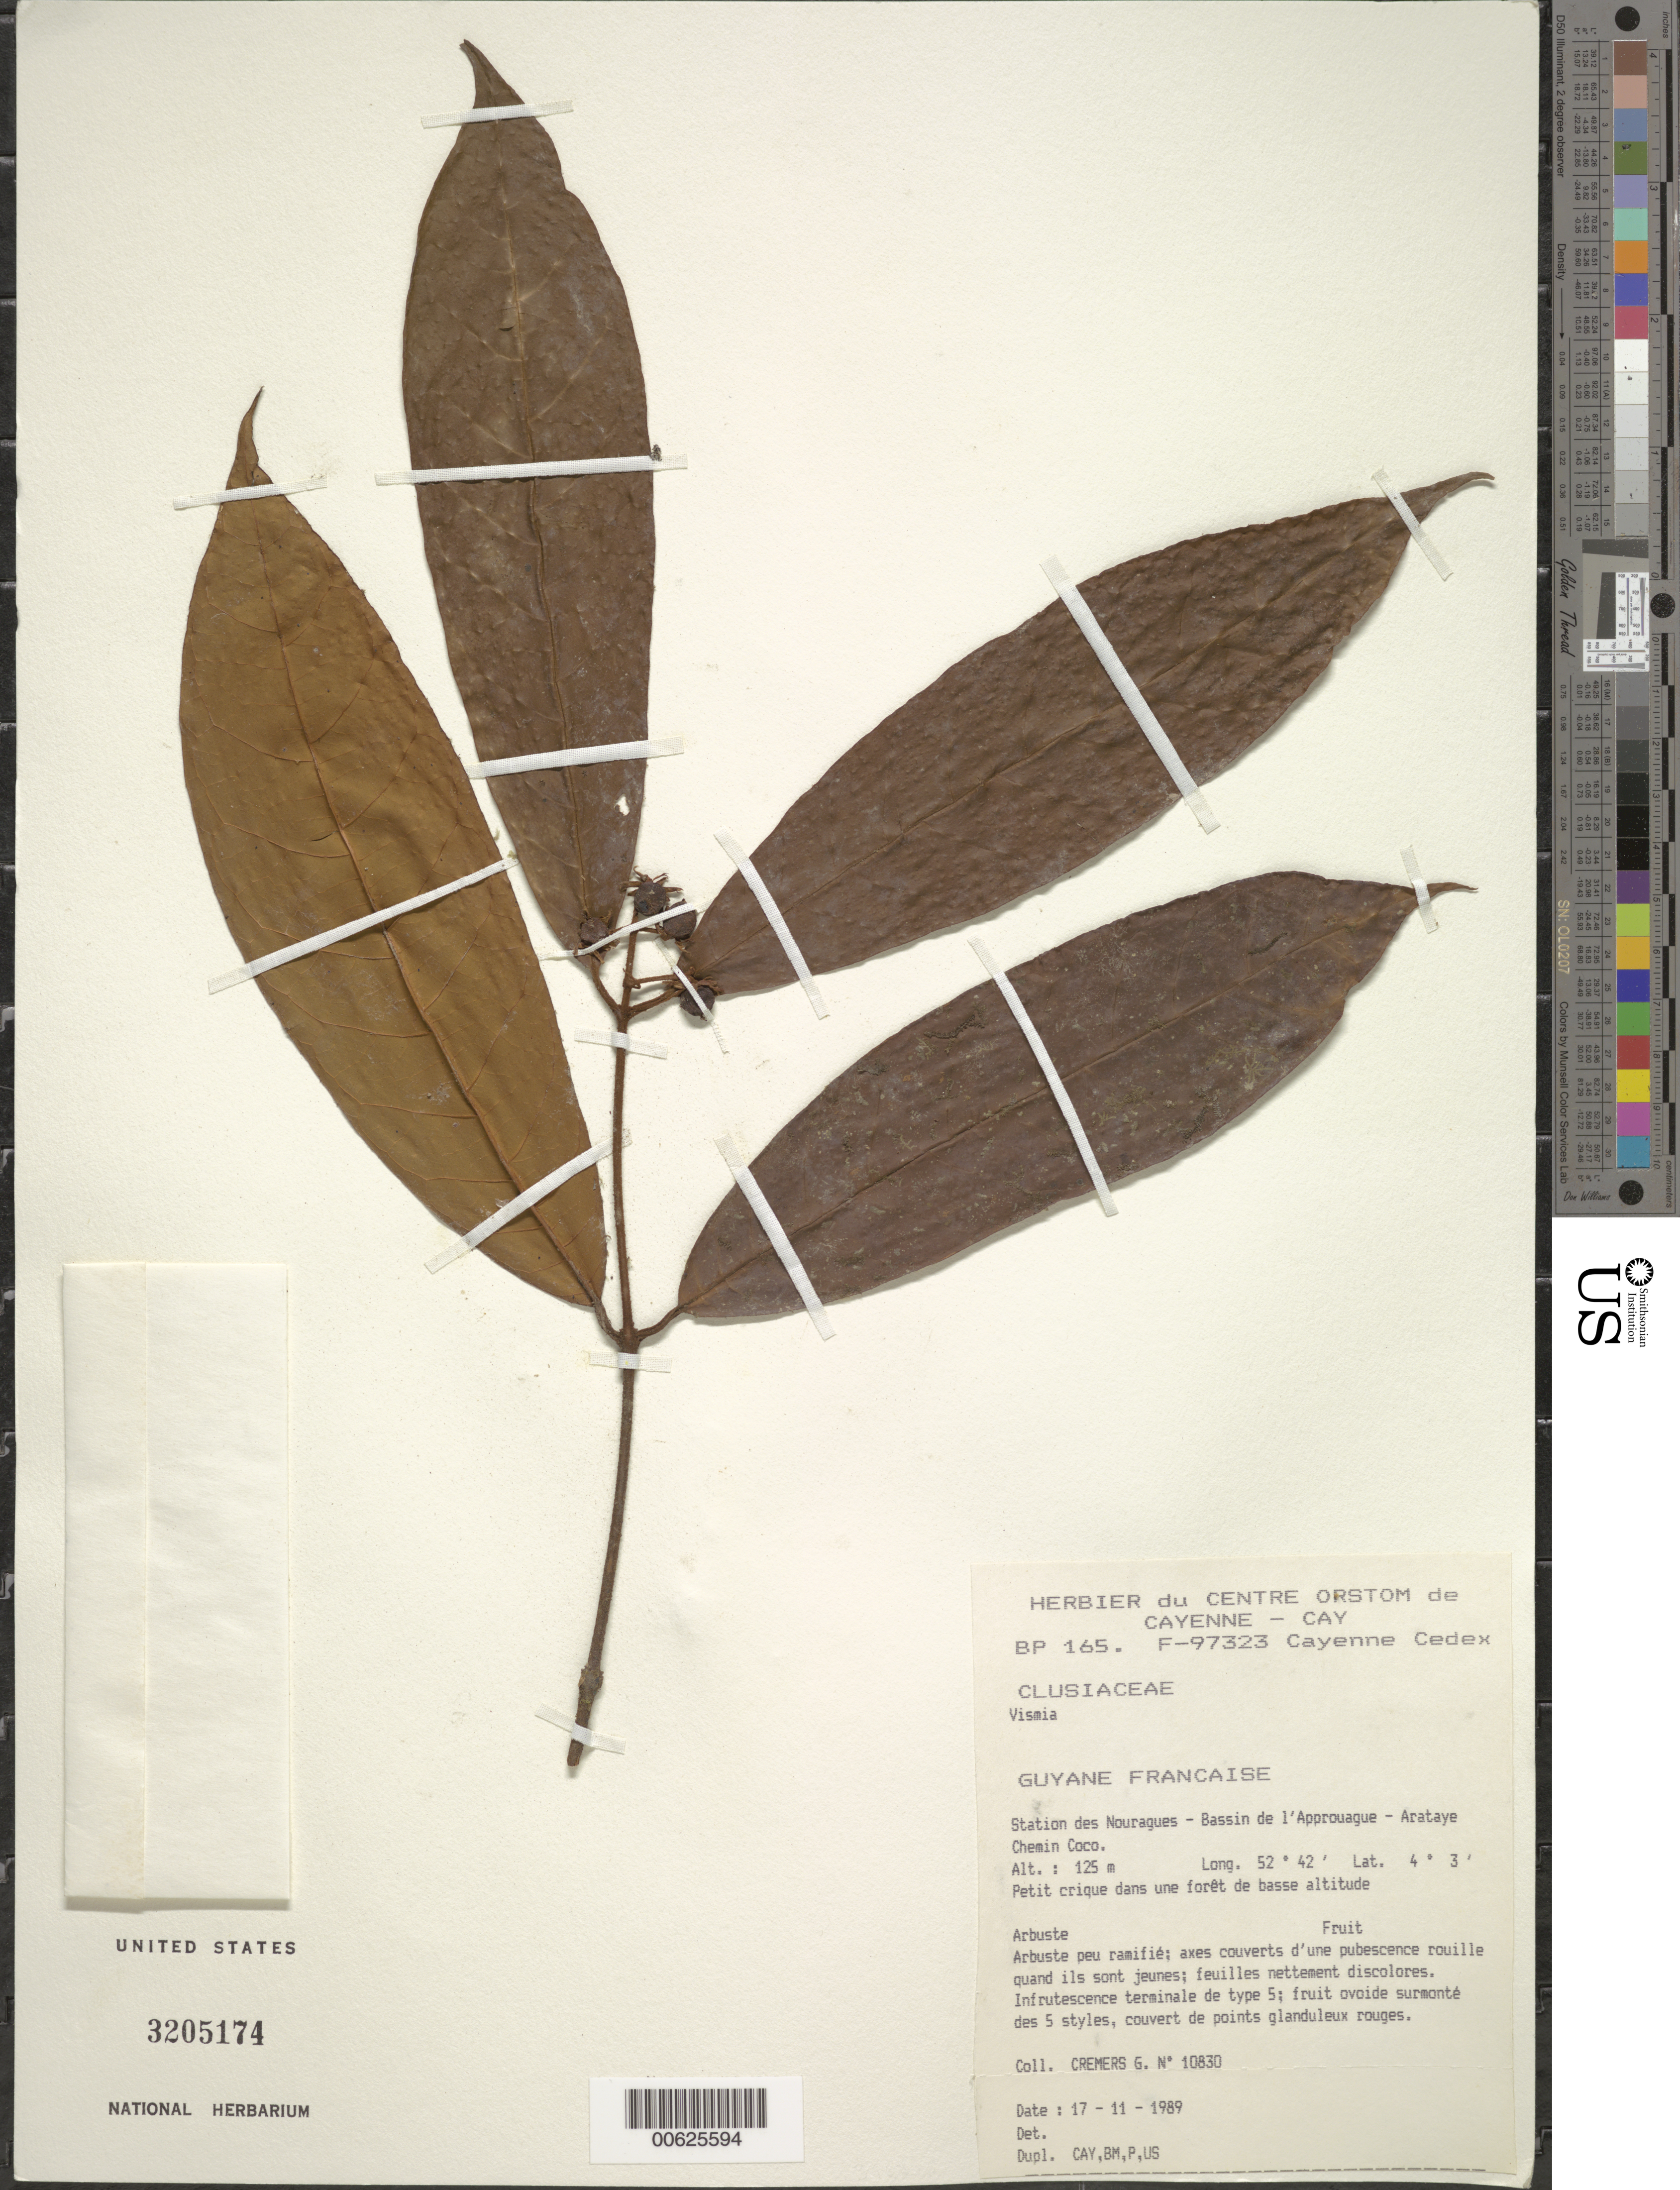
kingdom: Plantae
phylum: Tracheophyta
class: Magnoliopsida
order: Malpighiales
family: Hypericaceae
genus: Vismia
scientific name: Vismia sp.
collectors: G. Cremers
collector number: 10830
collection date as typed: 17-Nov-89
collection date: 1989-11-17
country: French Guiana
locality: Station des Nouragues, Bassin de l'Approuague, Arataye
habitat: Small creek in low altitude forest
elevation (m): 125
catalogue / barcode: US 3205174